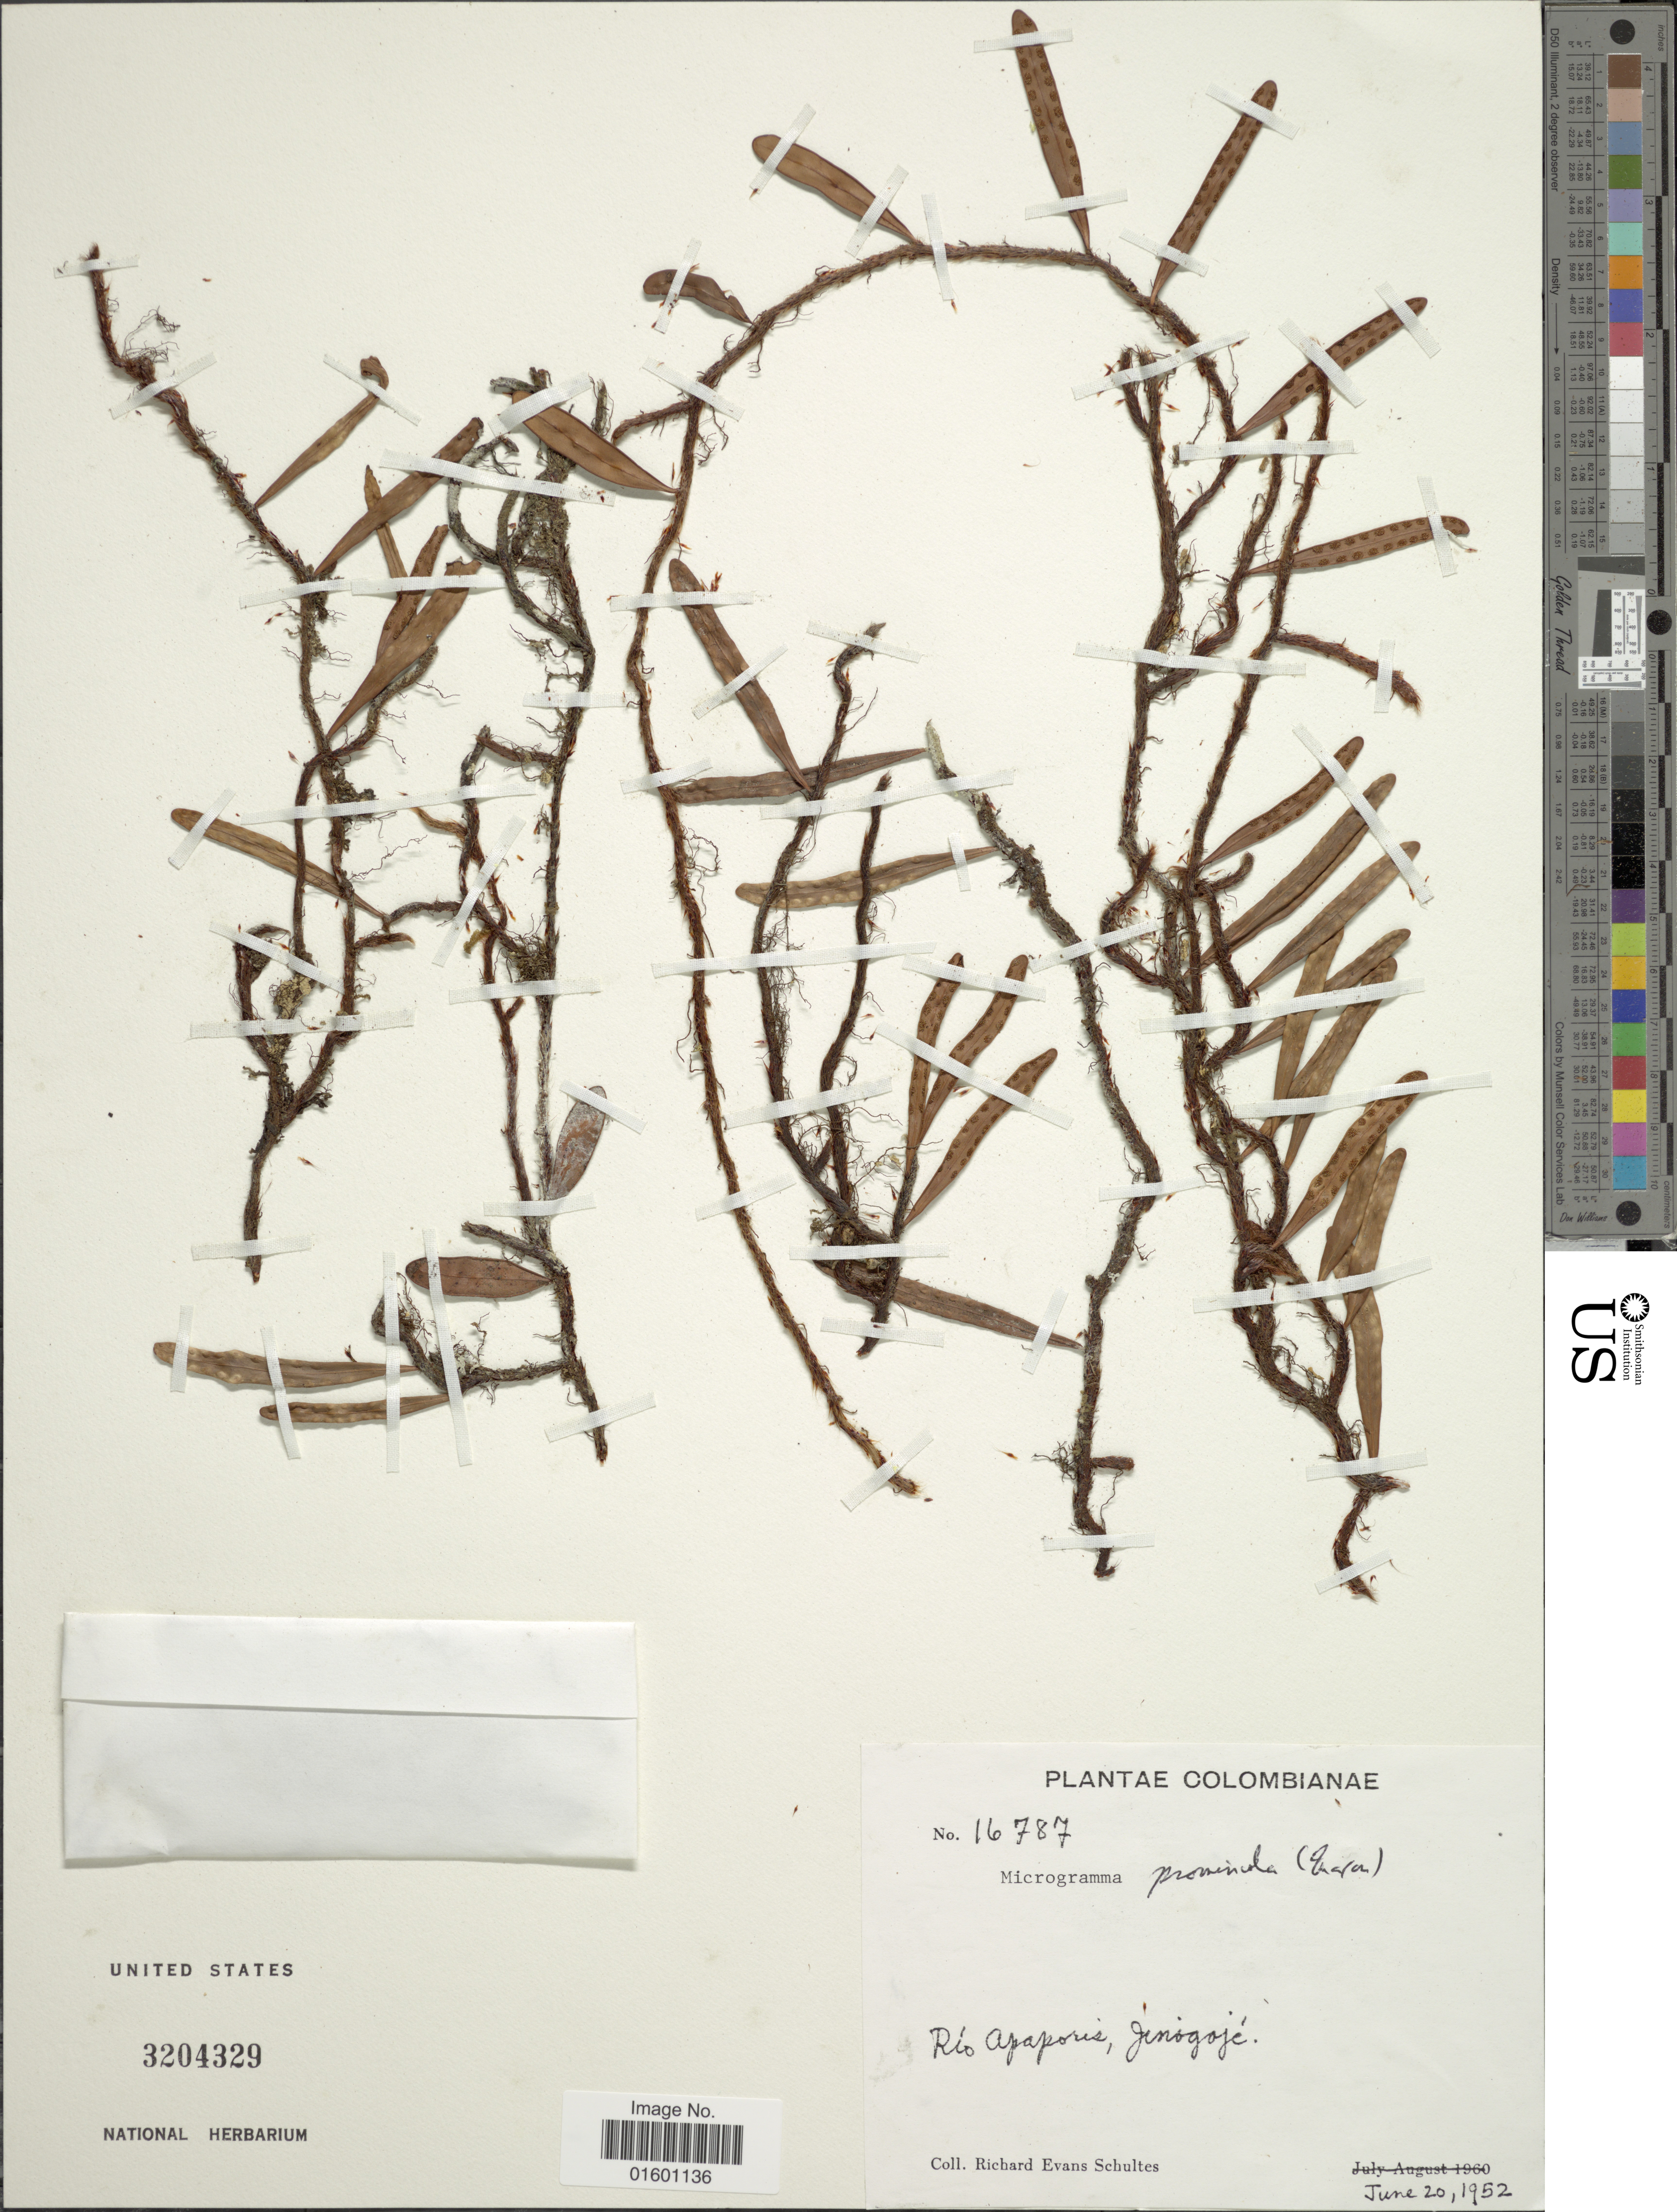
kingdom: Plantae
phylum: Tracheophyta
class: Polypodiopsida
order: Polypodiales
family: Polypodiaceae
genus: Microgramma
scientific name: Microgramma baldwinii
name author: Brade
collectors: R. E. Schultes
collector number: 16787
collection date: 1952-06-20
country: Colombia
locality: Rio Apoporis, Jinogoje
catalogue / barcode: US 3204329